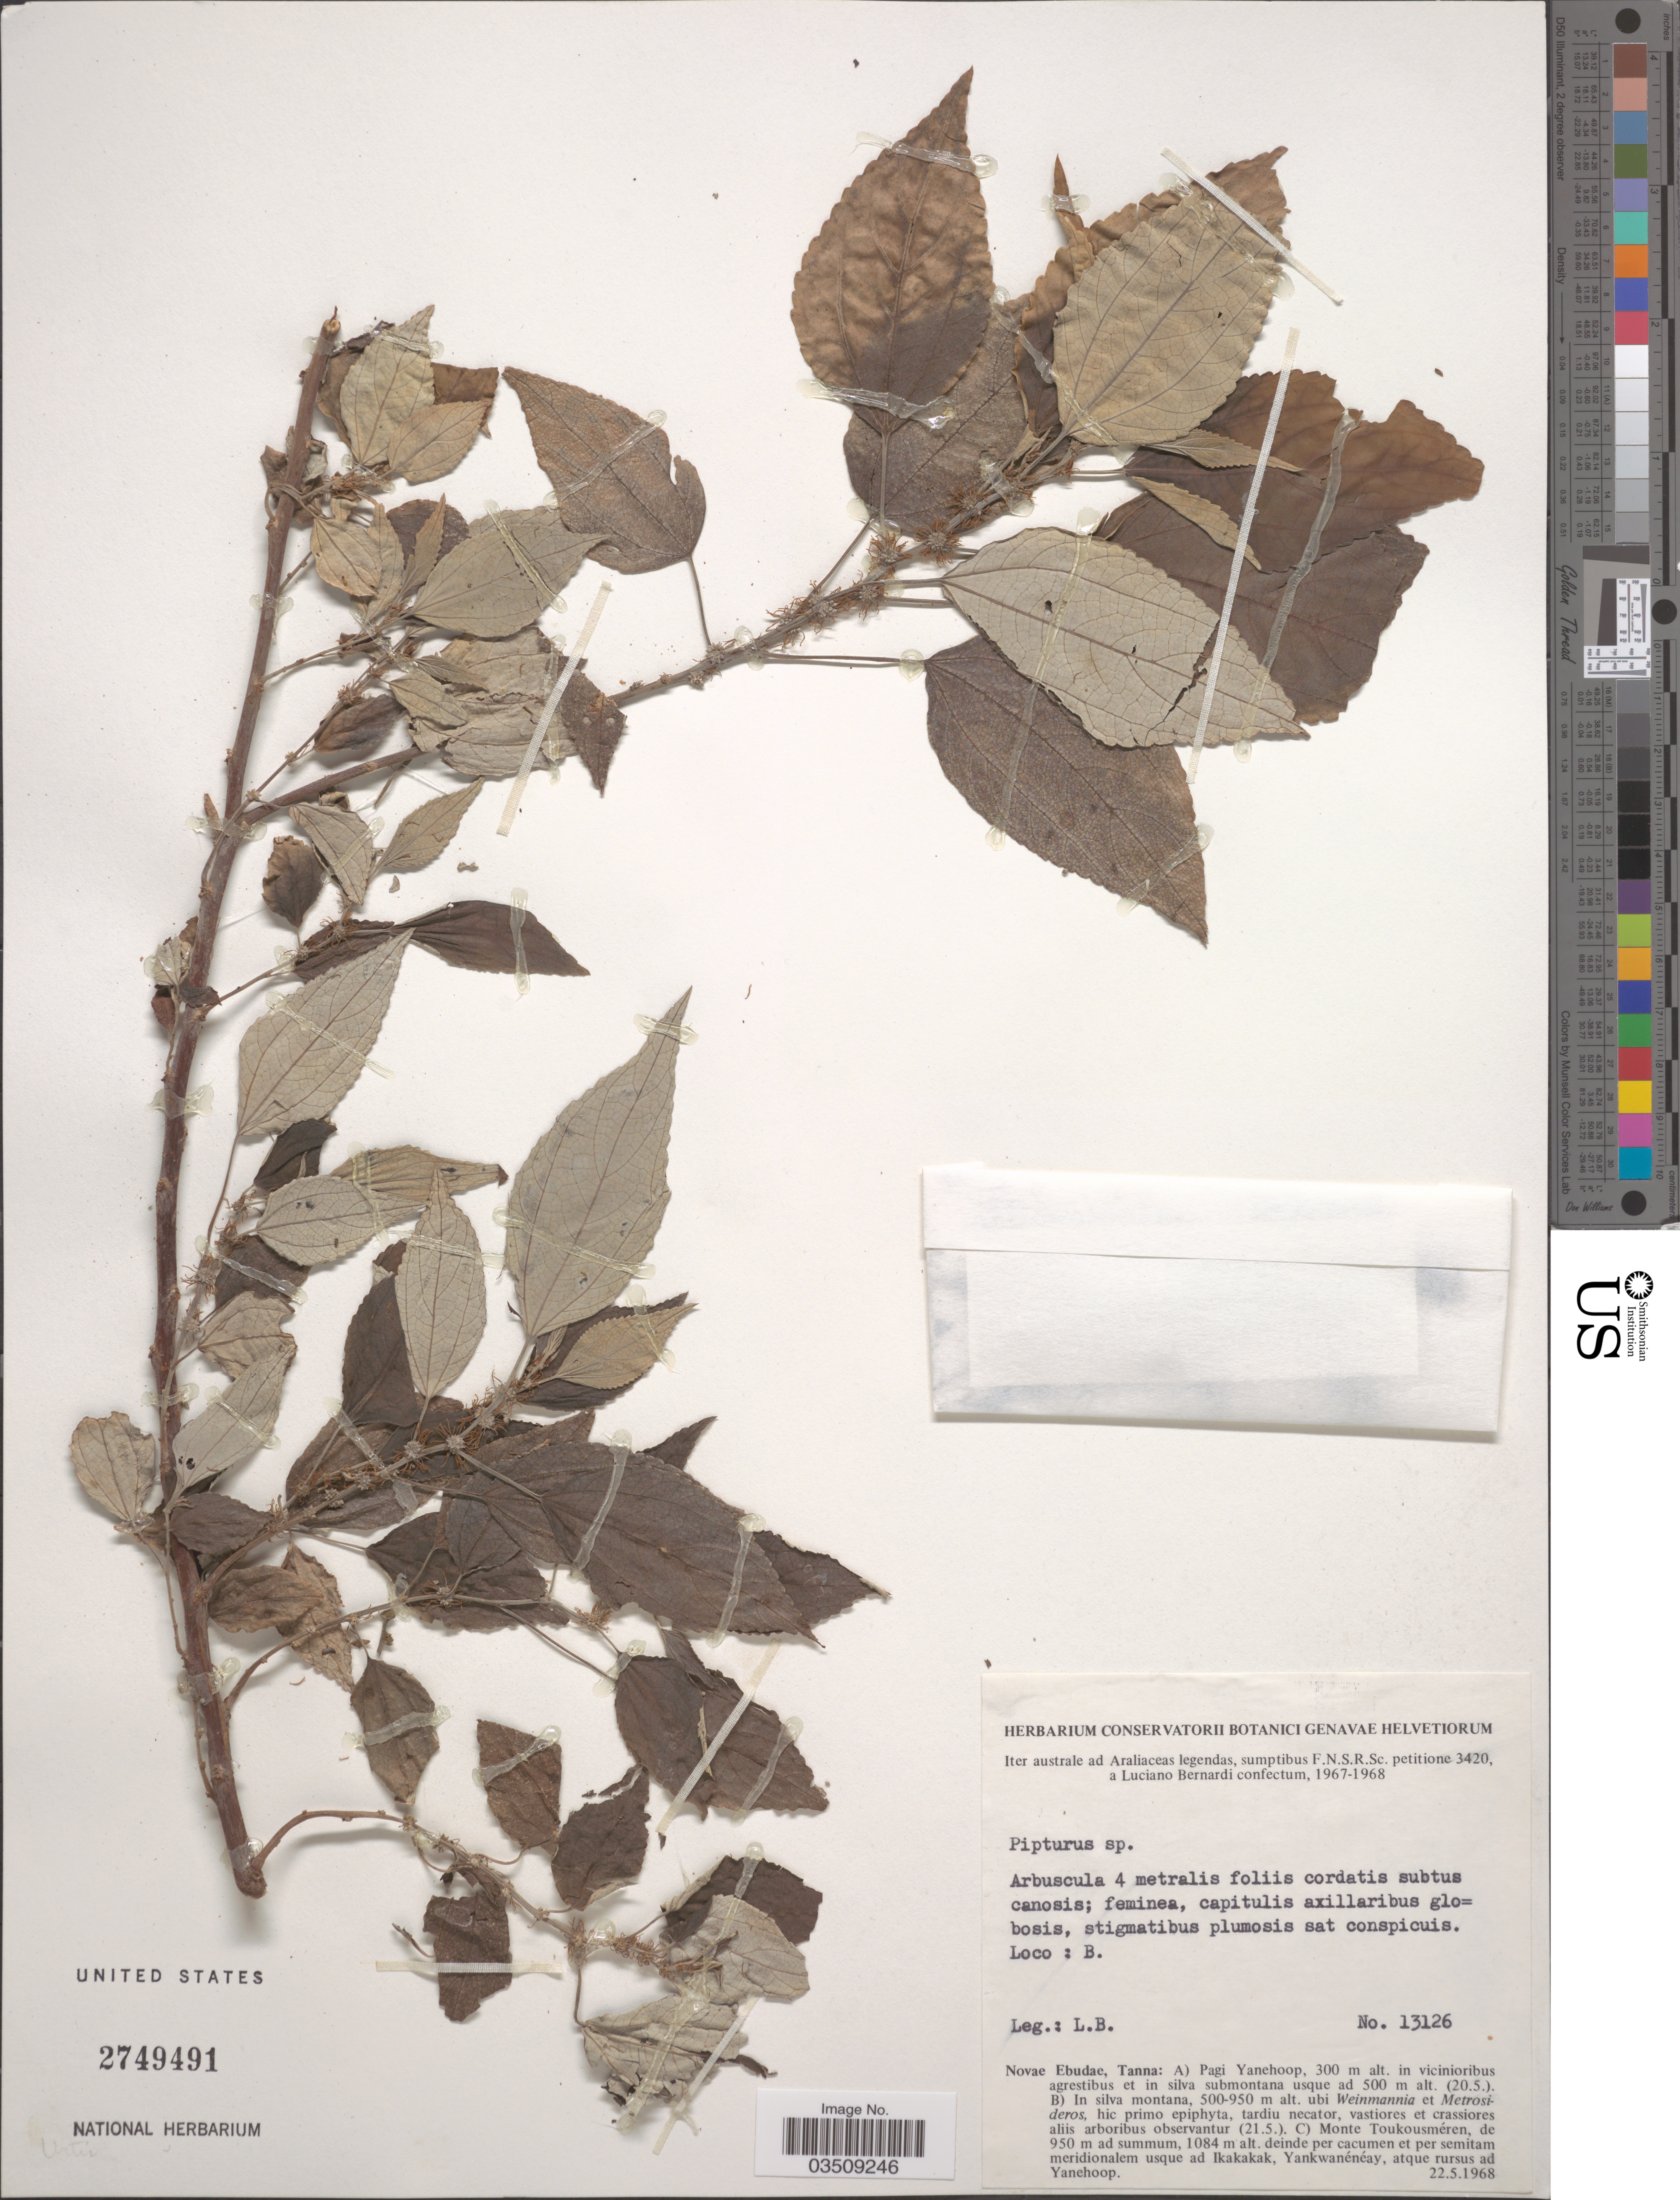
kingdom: Plantae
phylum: Tracheophyta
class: Magnoliopsida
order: Rosales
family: Urticaceae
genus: Pipturus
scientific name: Pipturus sp.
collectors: L. Bernardi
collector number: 13126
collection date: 1968-05-22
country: Vanuatu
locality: Novae Ebudae. Tanna: In silva montana.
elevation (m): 500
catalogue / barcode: US 2749491